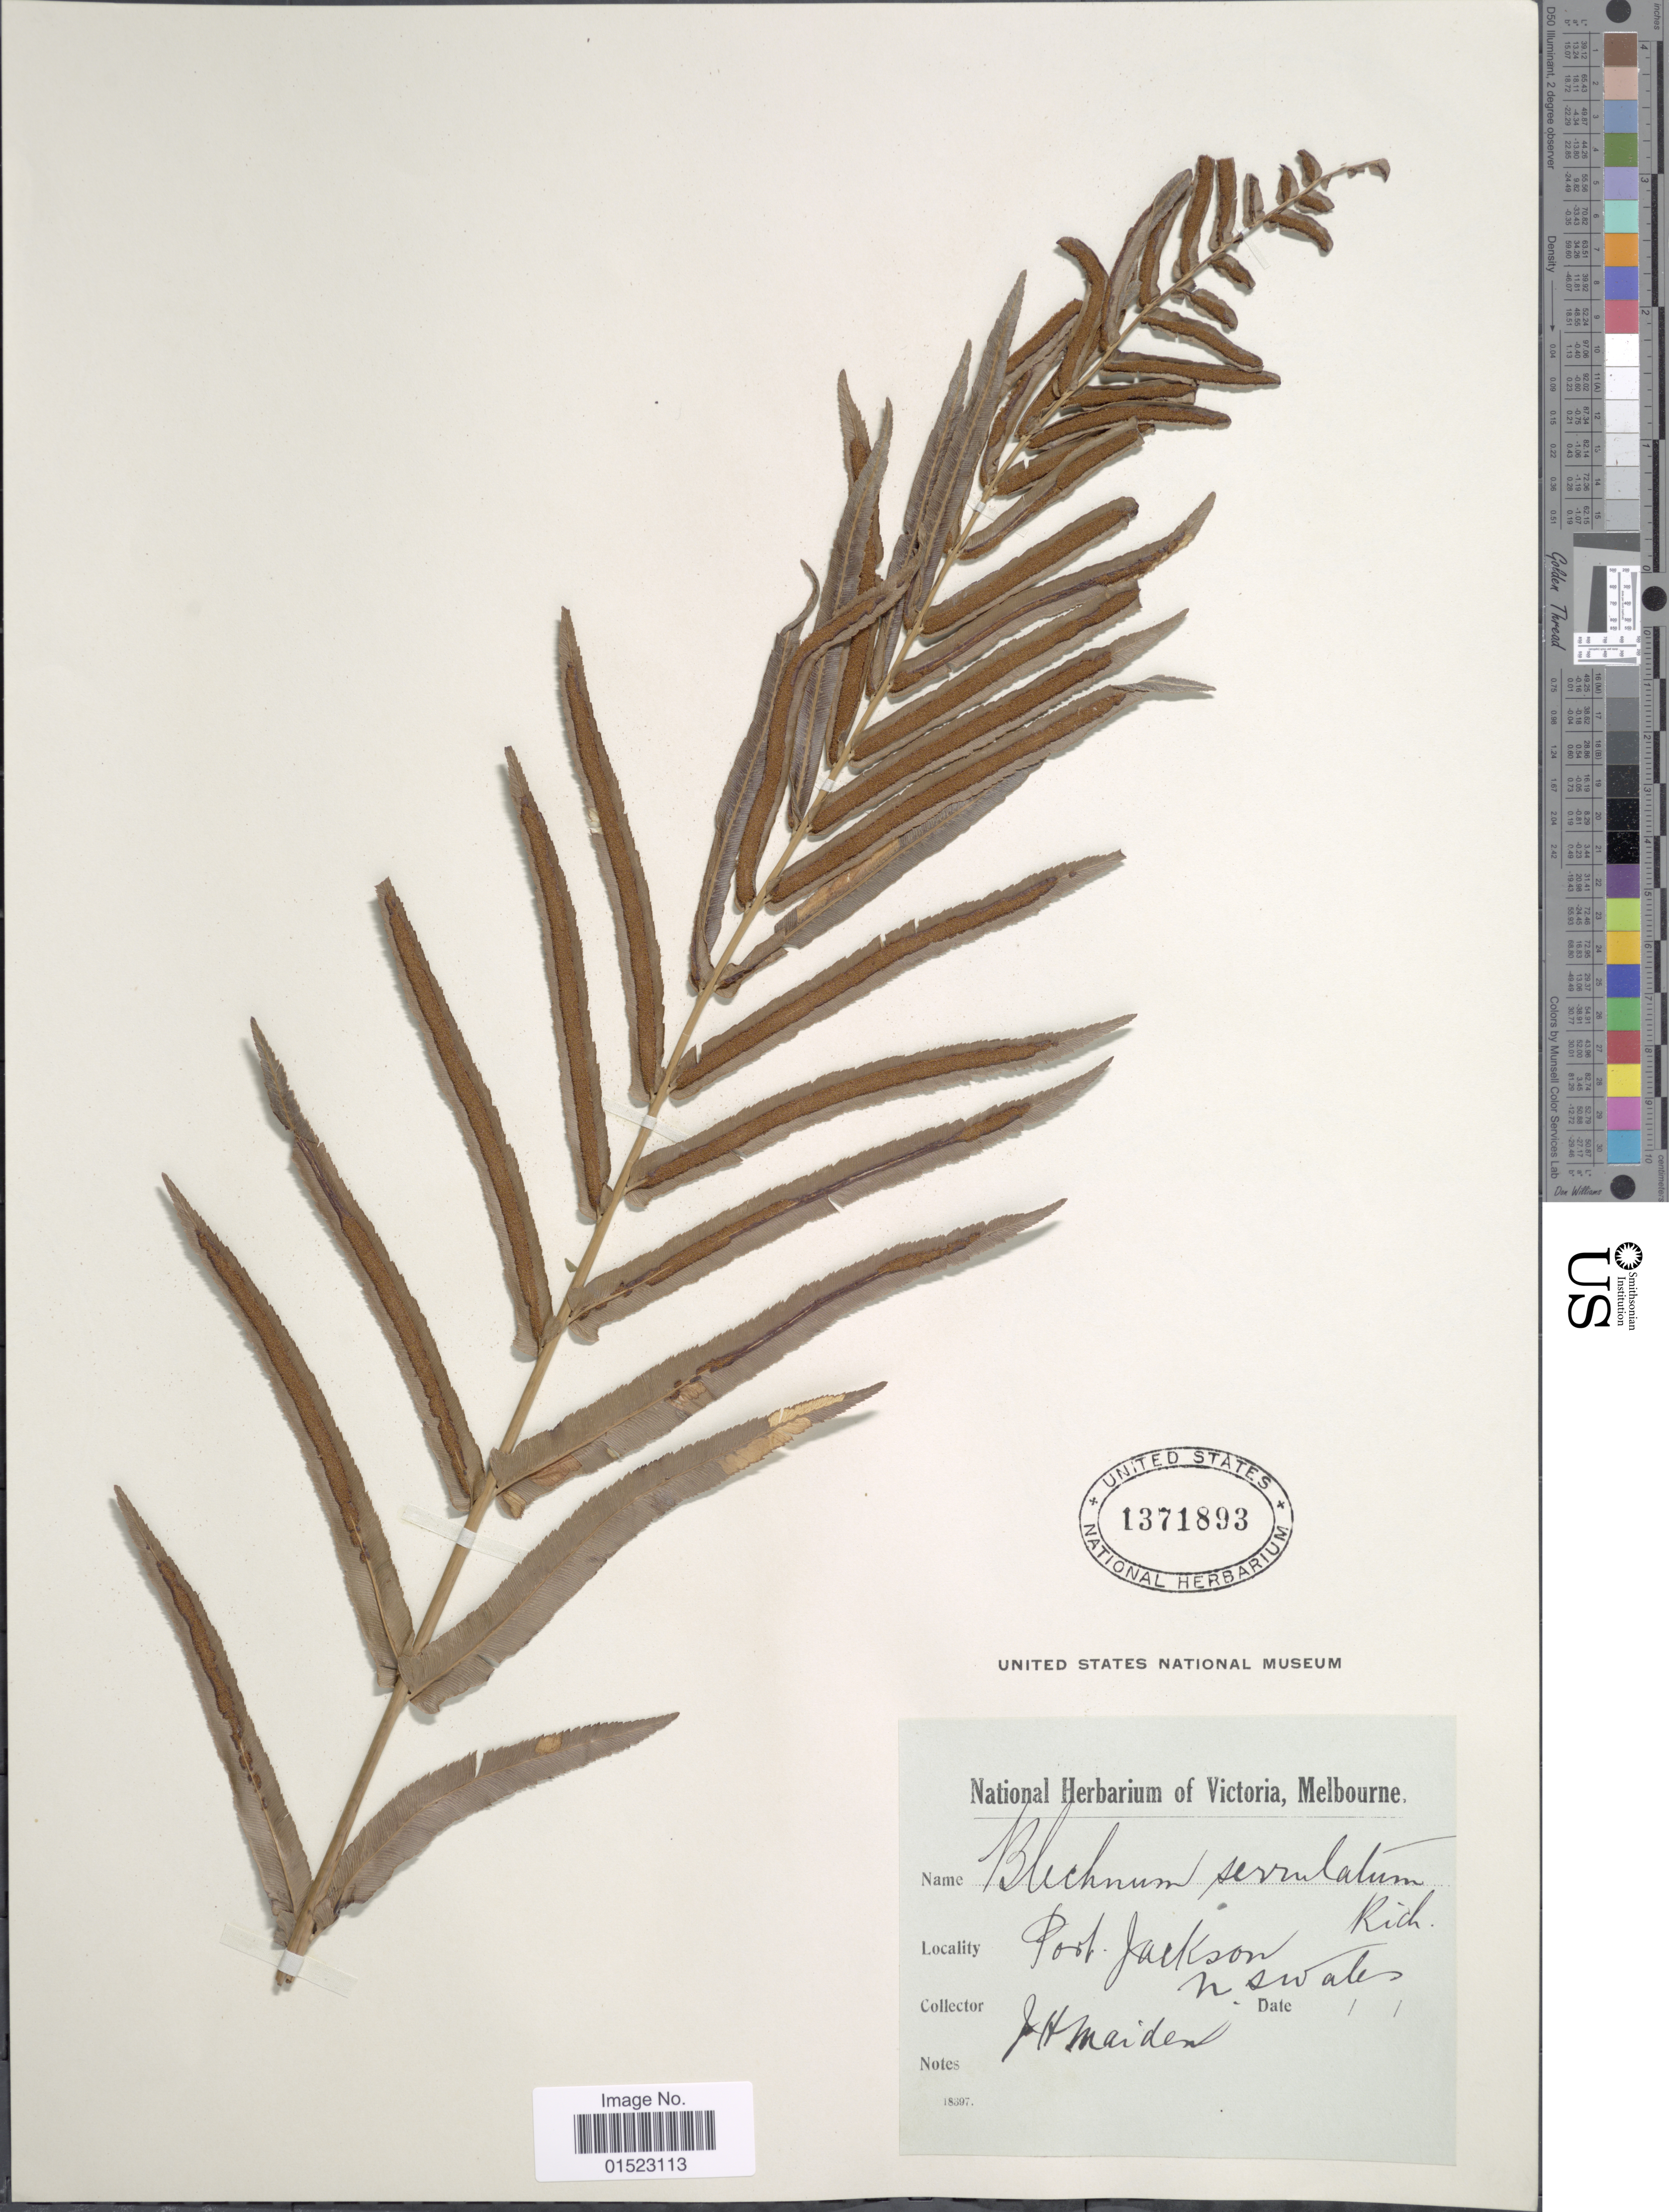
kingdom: Plantae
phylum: Tracheophyta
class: Polypodiopsida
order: Polypodiales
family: Blechnaceae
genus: Telmatoblechnum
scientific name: Telmatoblechnum serrulatum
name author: (Rich.) Perrie et al.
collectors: J. Maiden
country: Australia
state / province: New South Wales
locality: Port Jackson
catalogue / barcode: US 1317893